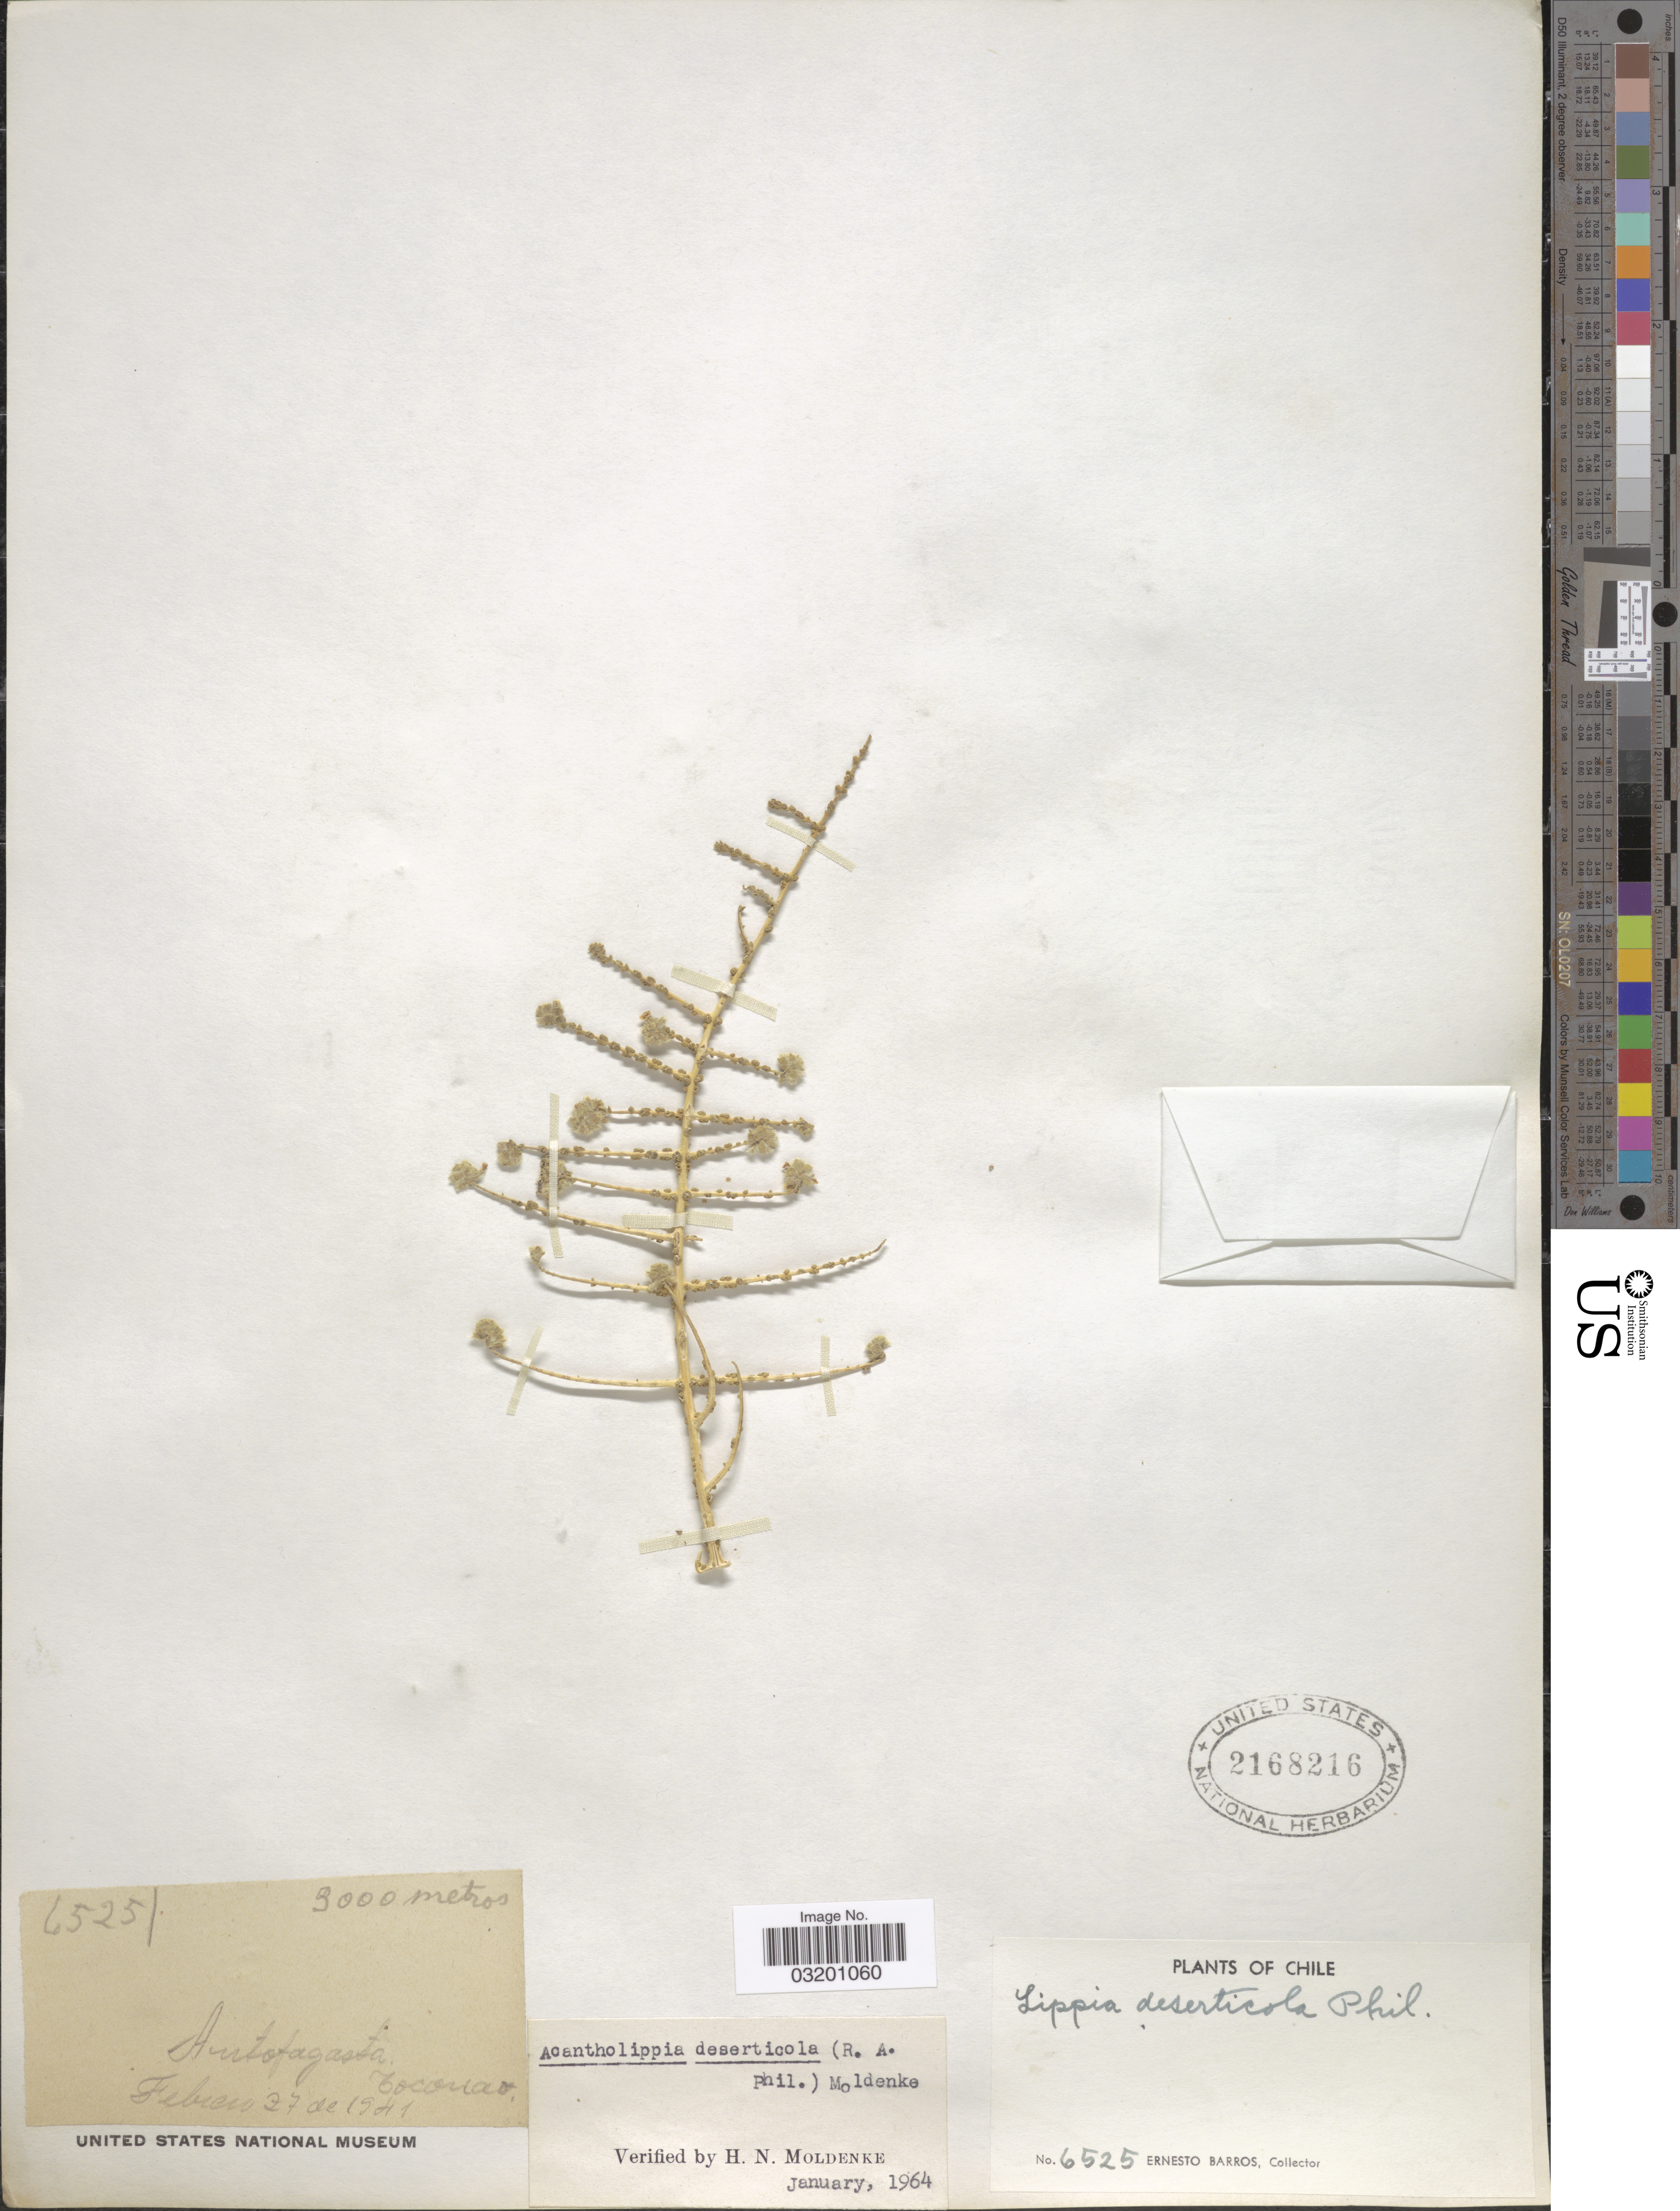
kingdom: Plantae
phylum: Tracheophyta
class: Magnoliopsida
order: Lamiales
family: Verbenaceae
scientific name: Acantholippa hastulata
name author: Griseb.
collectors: E. Barros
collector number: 6525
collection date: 1941-02-27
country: Chile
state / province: Antofagasta (II)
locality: Toconao.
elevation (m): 3000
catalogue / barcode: US 2168216